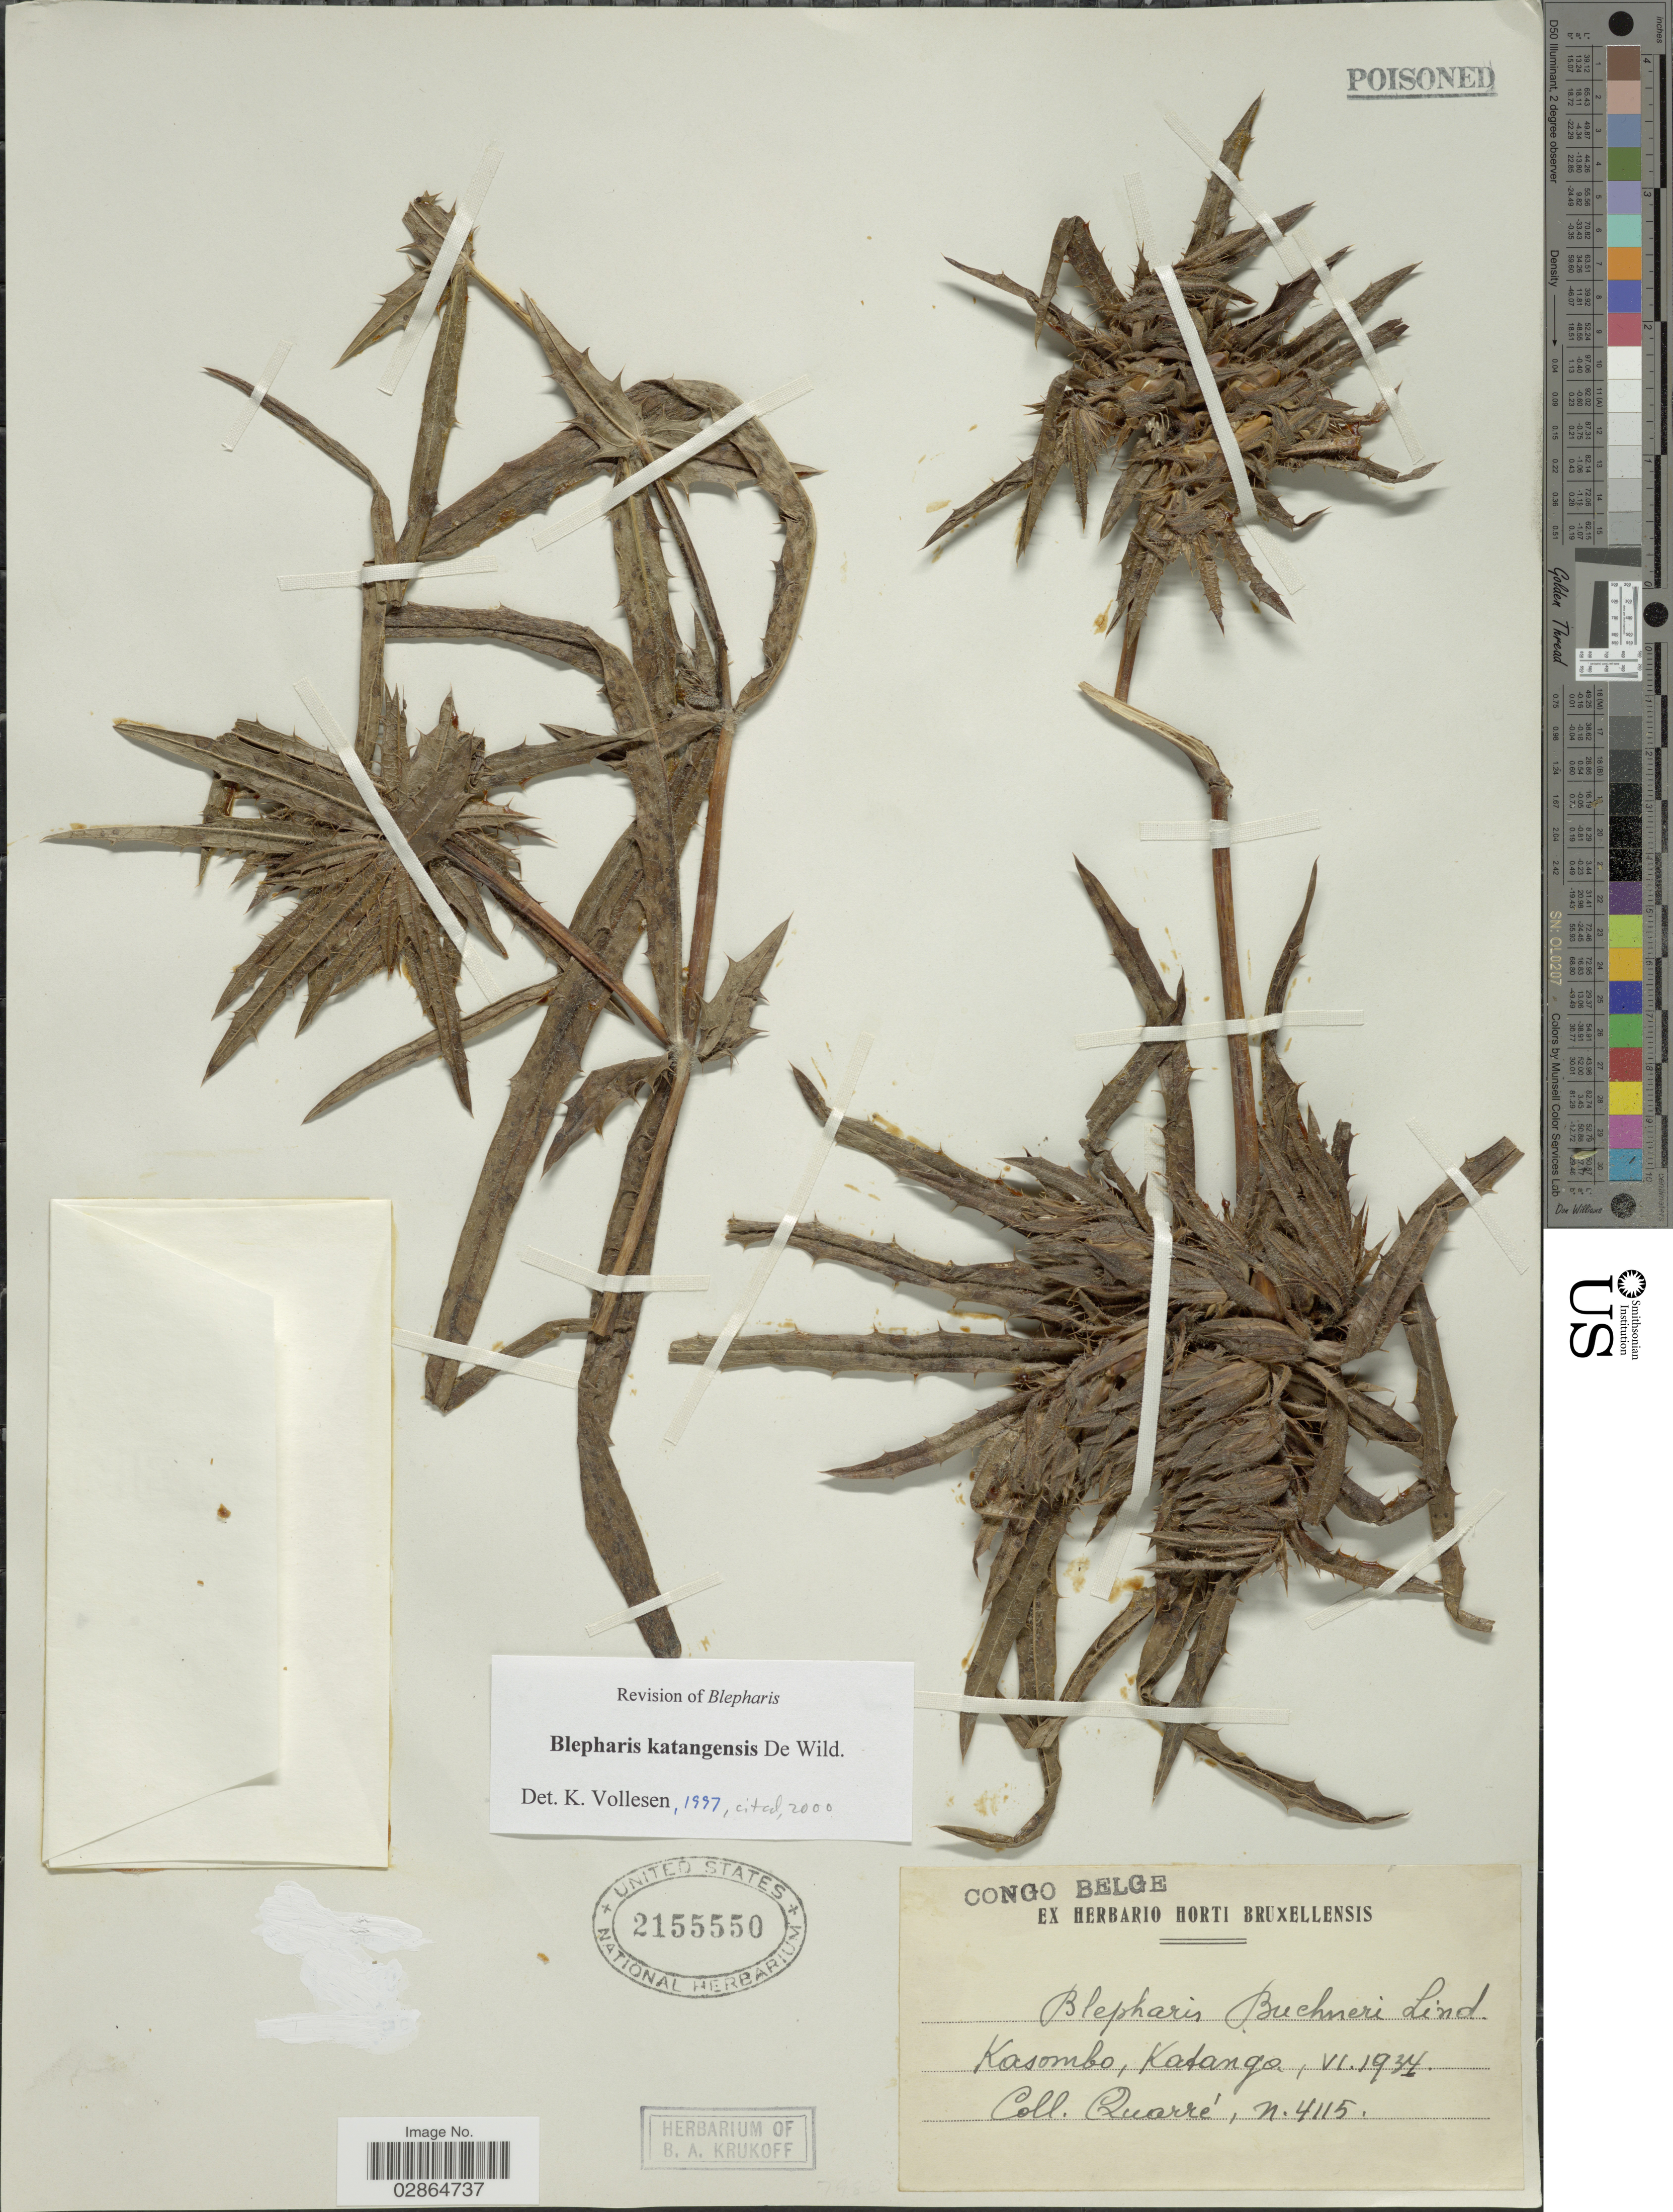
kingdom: Plantae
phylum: Tracheophyta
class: Magnoliopsida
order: Lamiales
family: Acanthaceae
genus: Blepharis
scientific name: Blepharis katangensis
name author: De Wild.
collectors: -. Quarre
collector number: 4115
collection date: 1934-06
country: Congo, Democratic Republic of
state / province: Haut-Katanga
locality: Congo Belge, Kasombo, Katanga.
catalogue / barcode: US 2155550